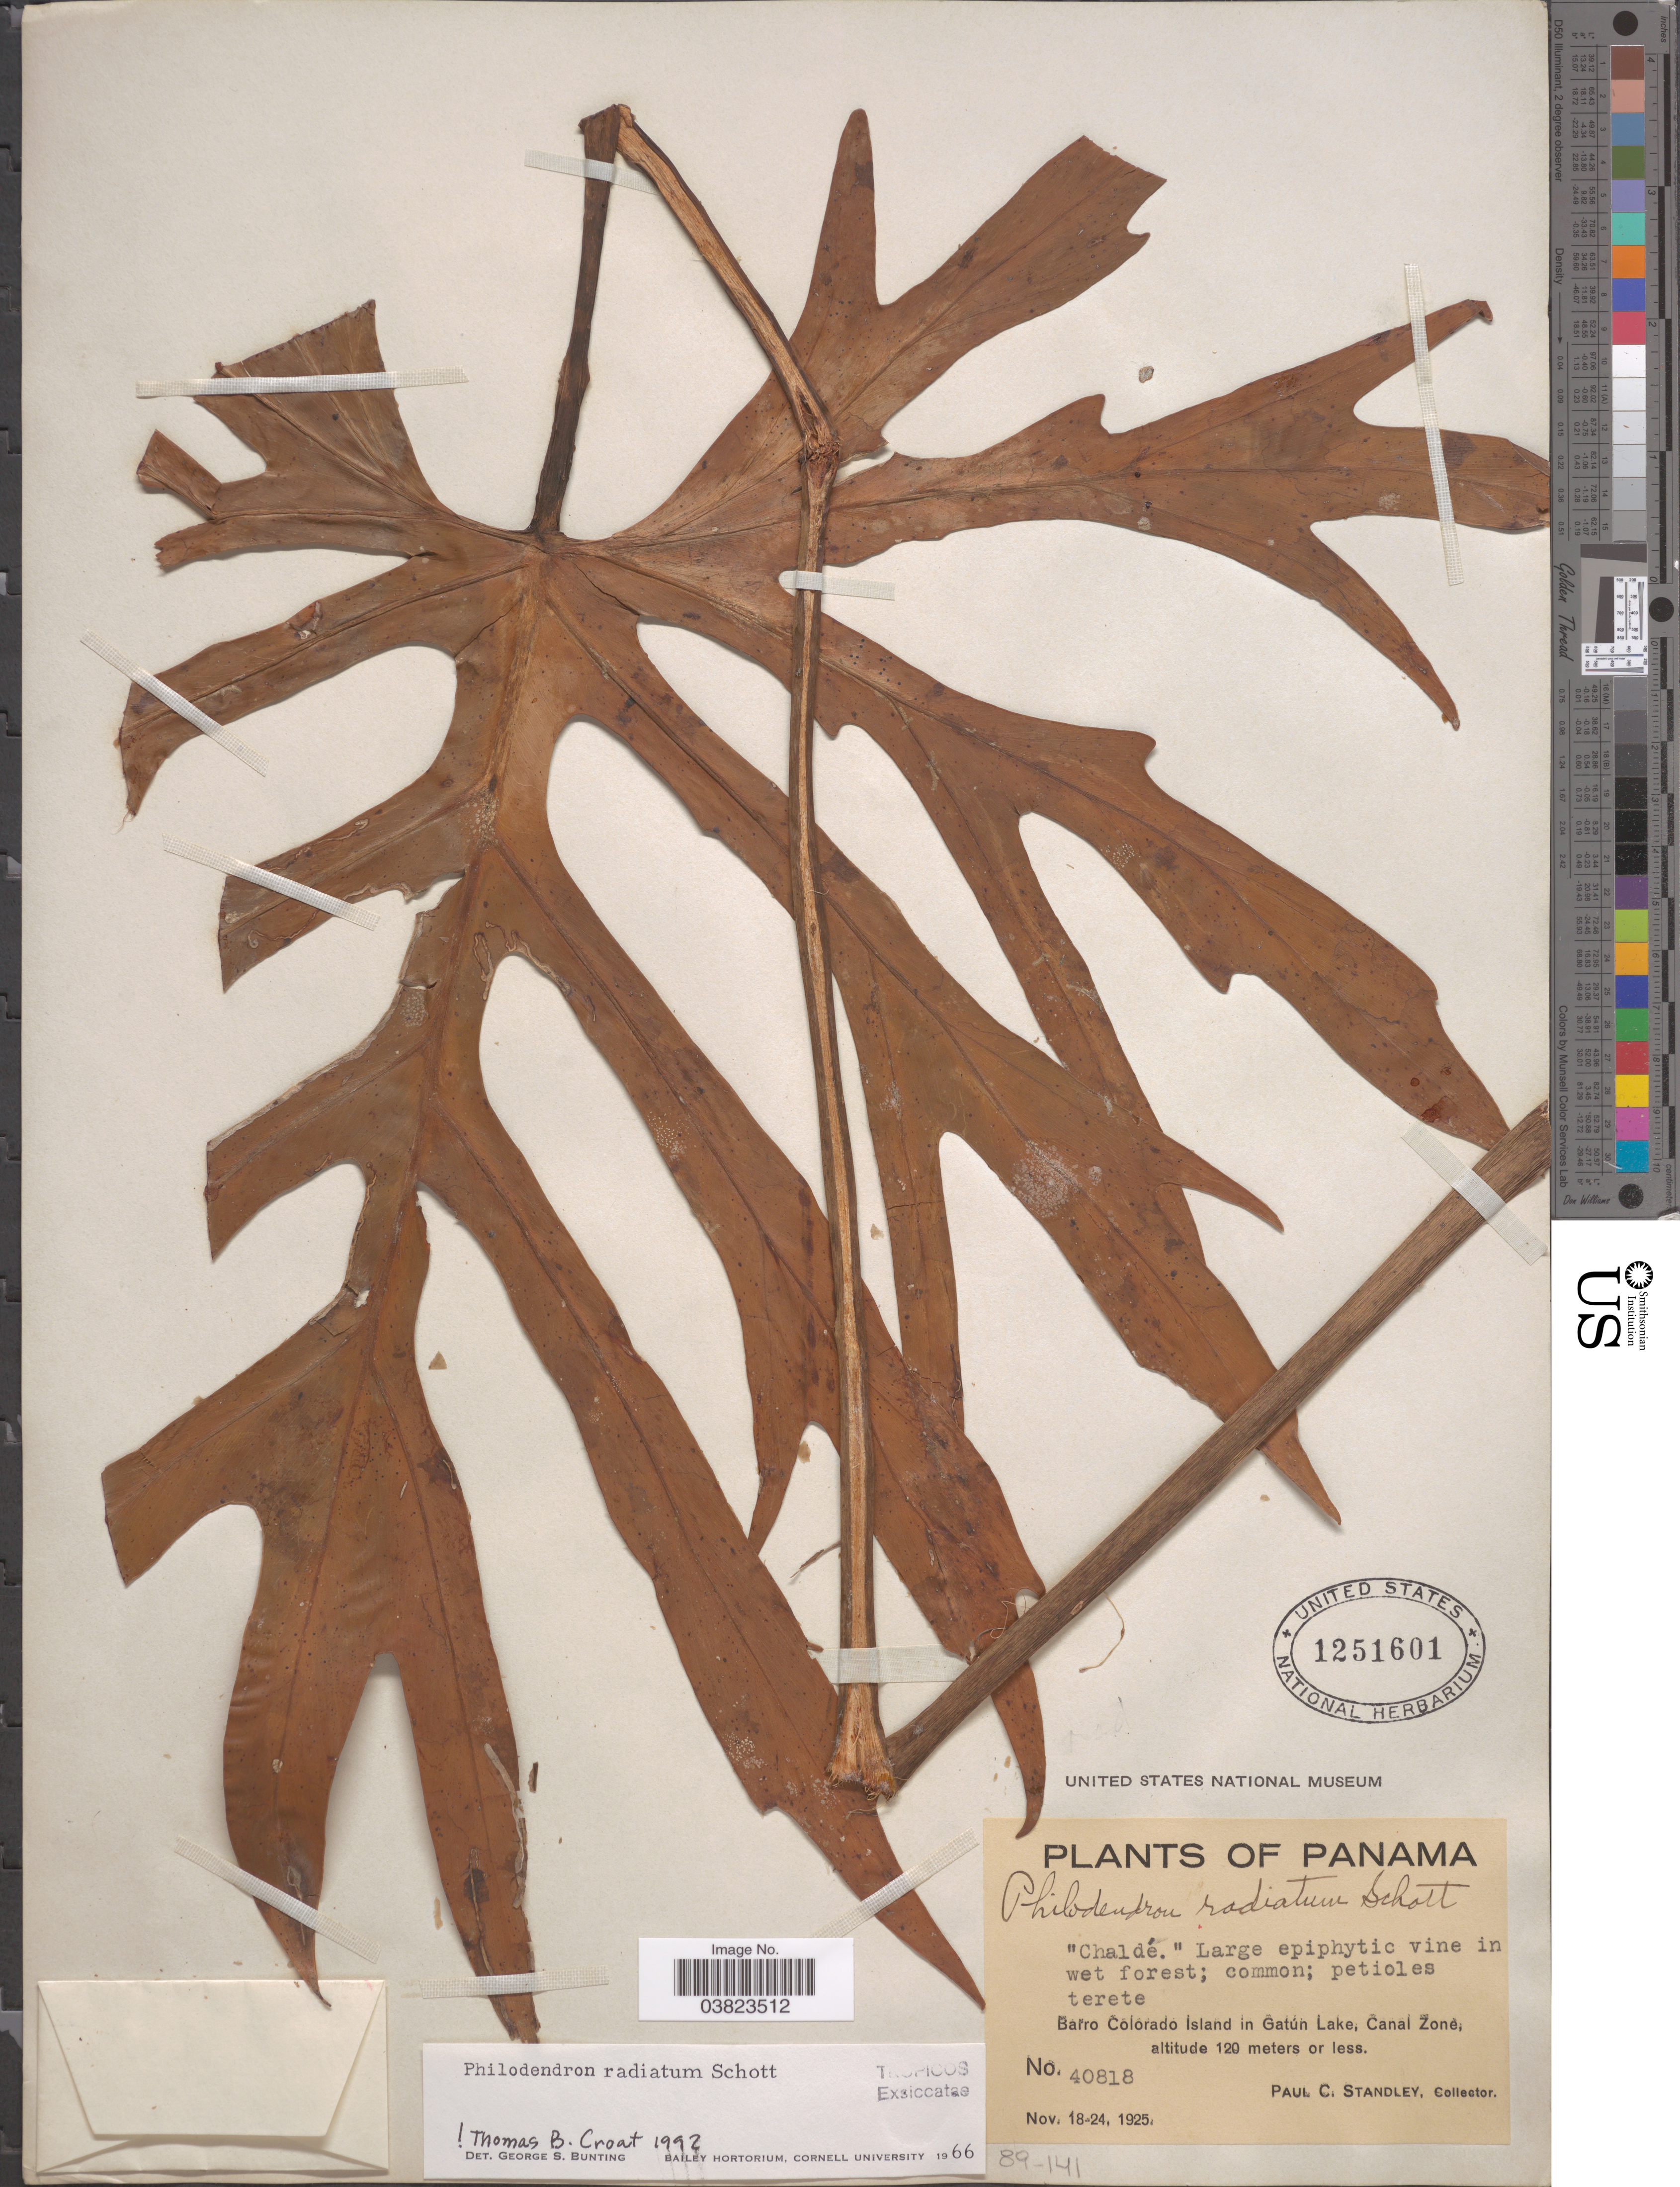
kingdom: Plantae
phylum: Tracheophyta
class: Liliopsida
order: Alismatales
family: Araceae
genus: Philodendron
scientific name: Philodendron radiatum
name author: Schott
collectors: P. C. Standley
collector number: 40818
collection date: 1925-11-18/1925-11-24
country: Panama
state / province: Panamá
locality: Barro Colorado Island in Gatún Lake, Canal Zone.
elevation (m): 120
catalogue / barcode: US 1251601